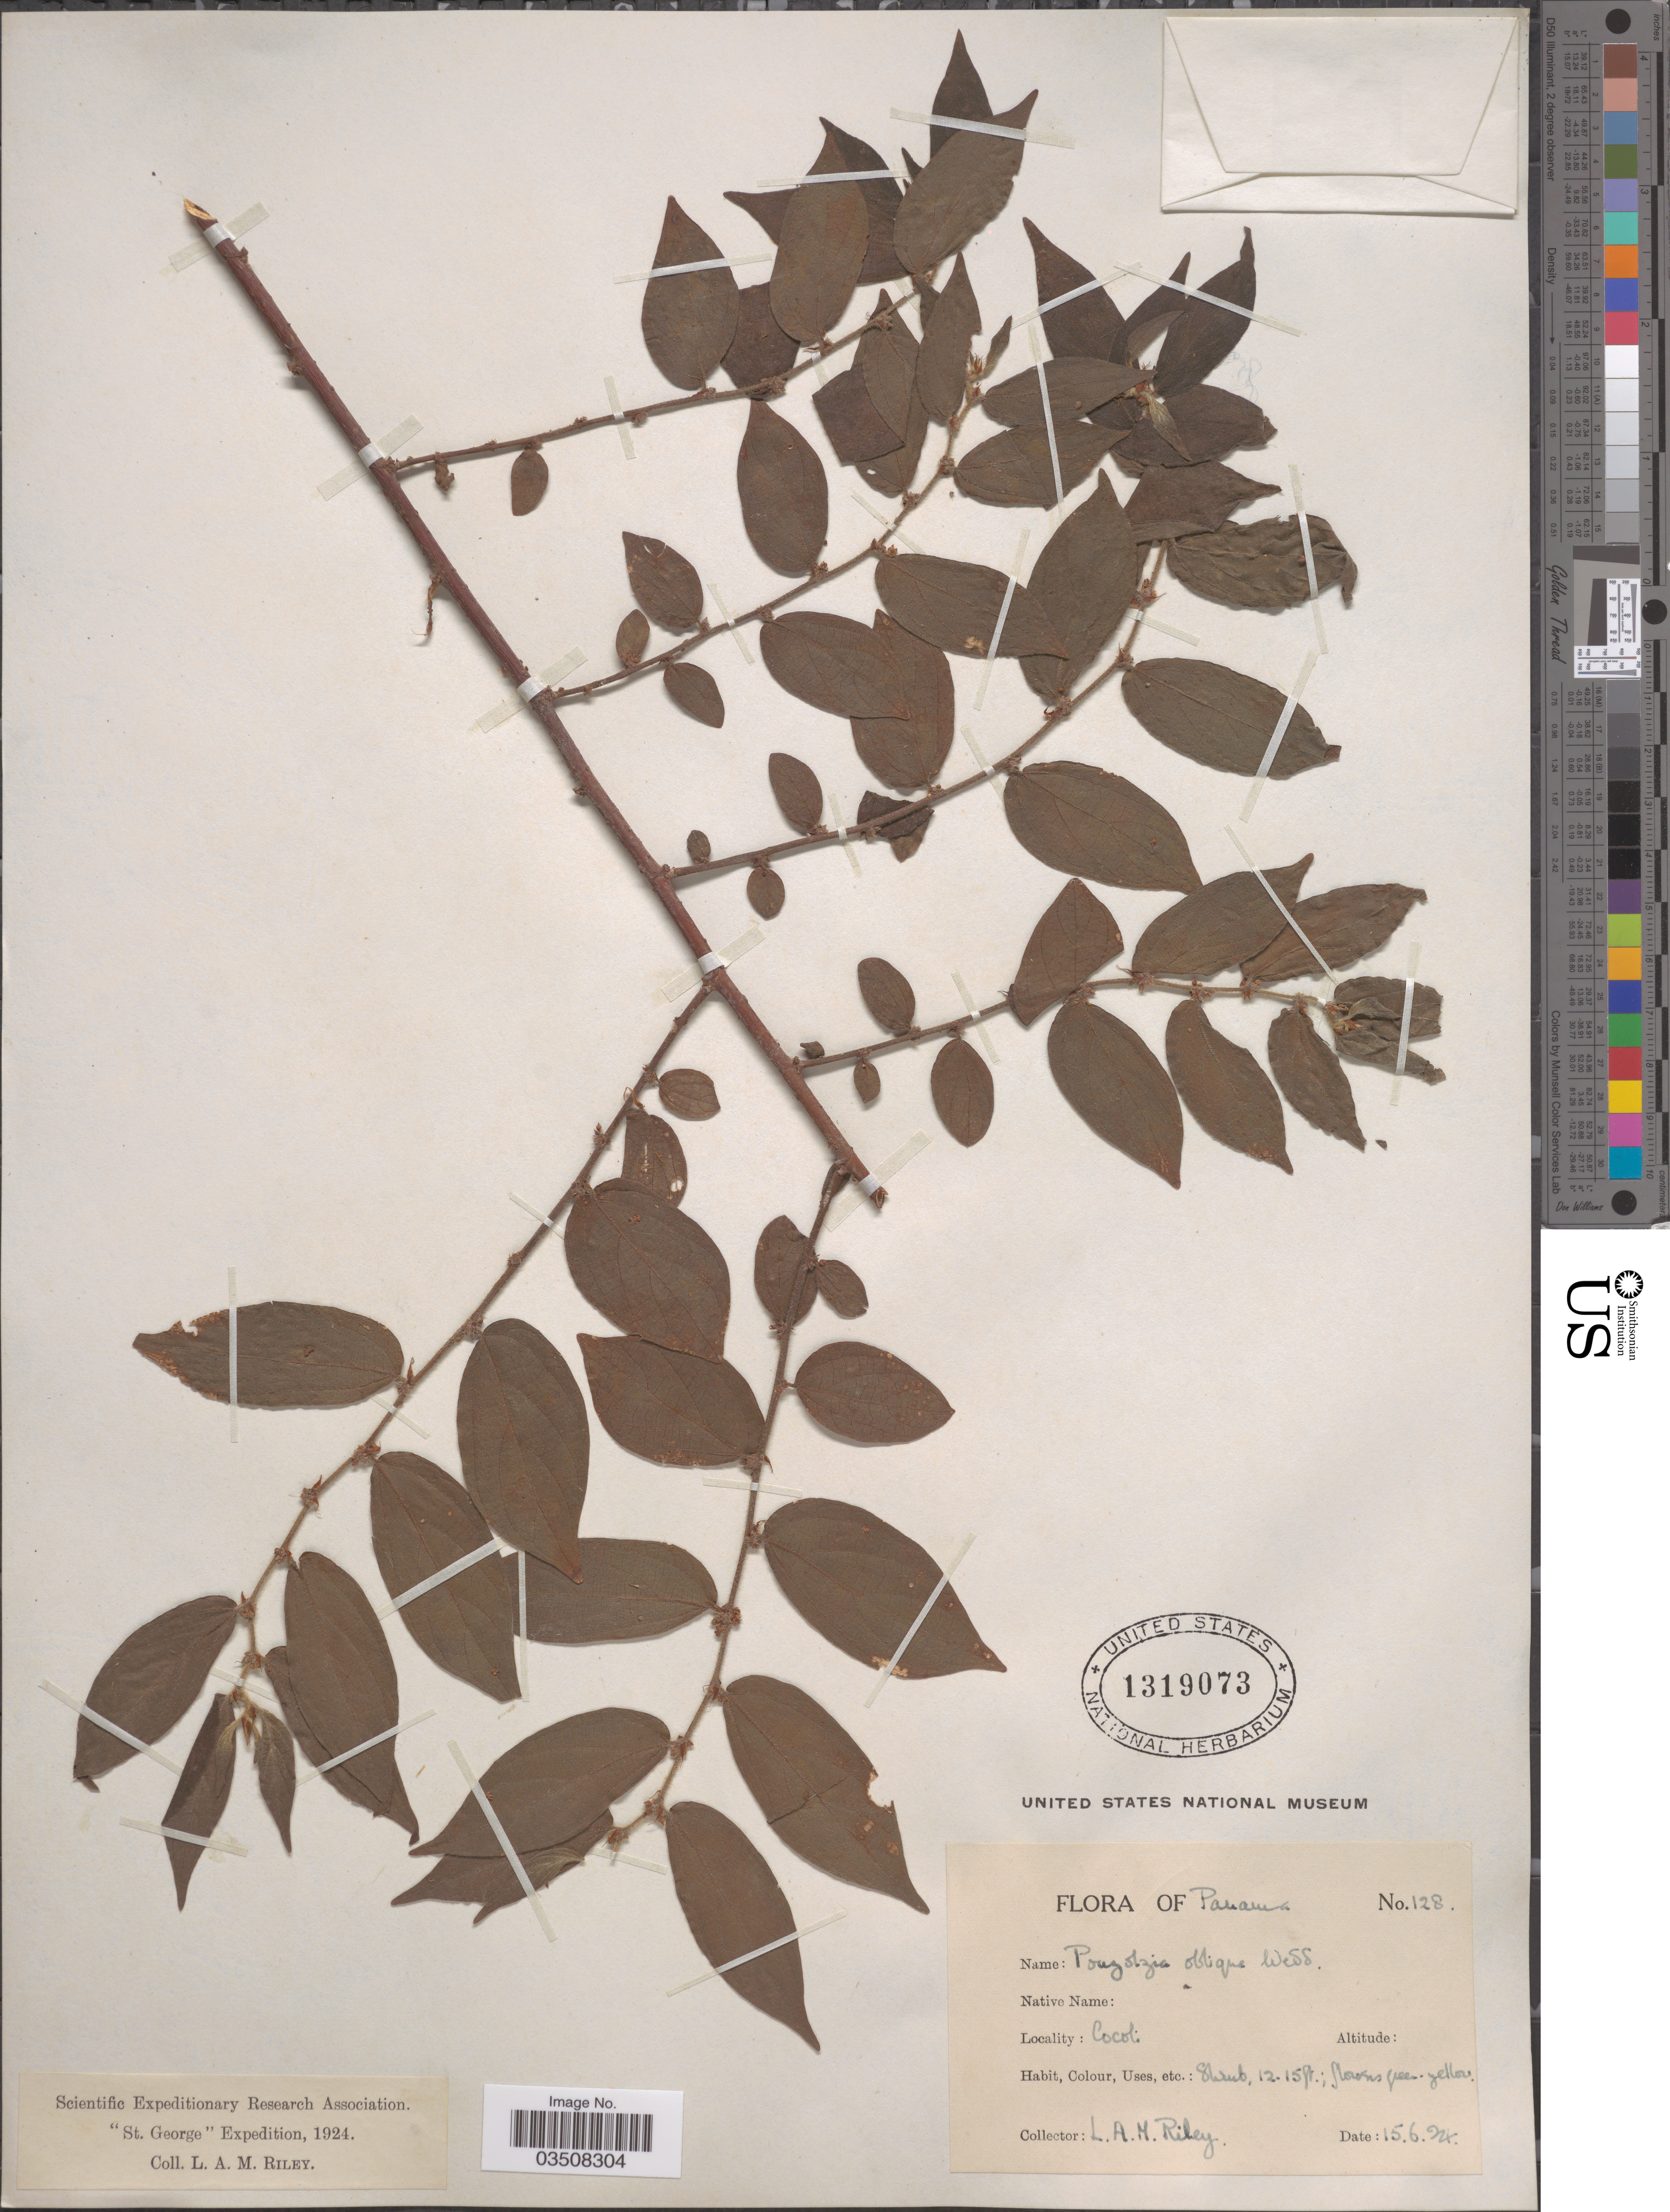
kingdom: Plantae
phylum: Tracheophyta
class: Magnoliopsida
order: Rosales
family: Urticaceae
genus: Pouzolzia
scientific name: Pouzolzia obliqua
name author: (Poepp.) Gaudich.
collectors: L. A. M. Riley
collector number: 128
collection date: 1924-06-15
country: Panama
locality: Cocoli.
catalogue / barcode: US 1319073